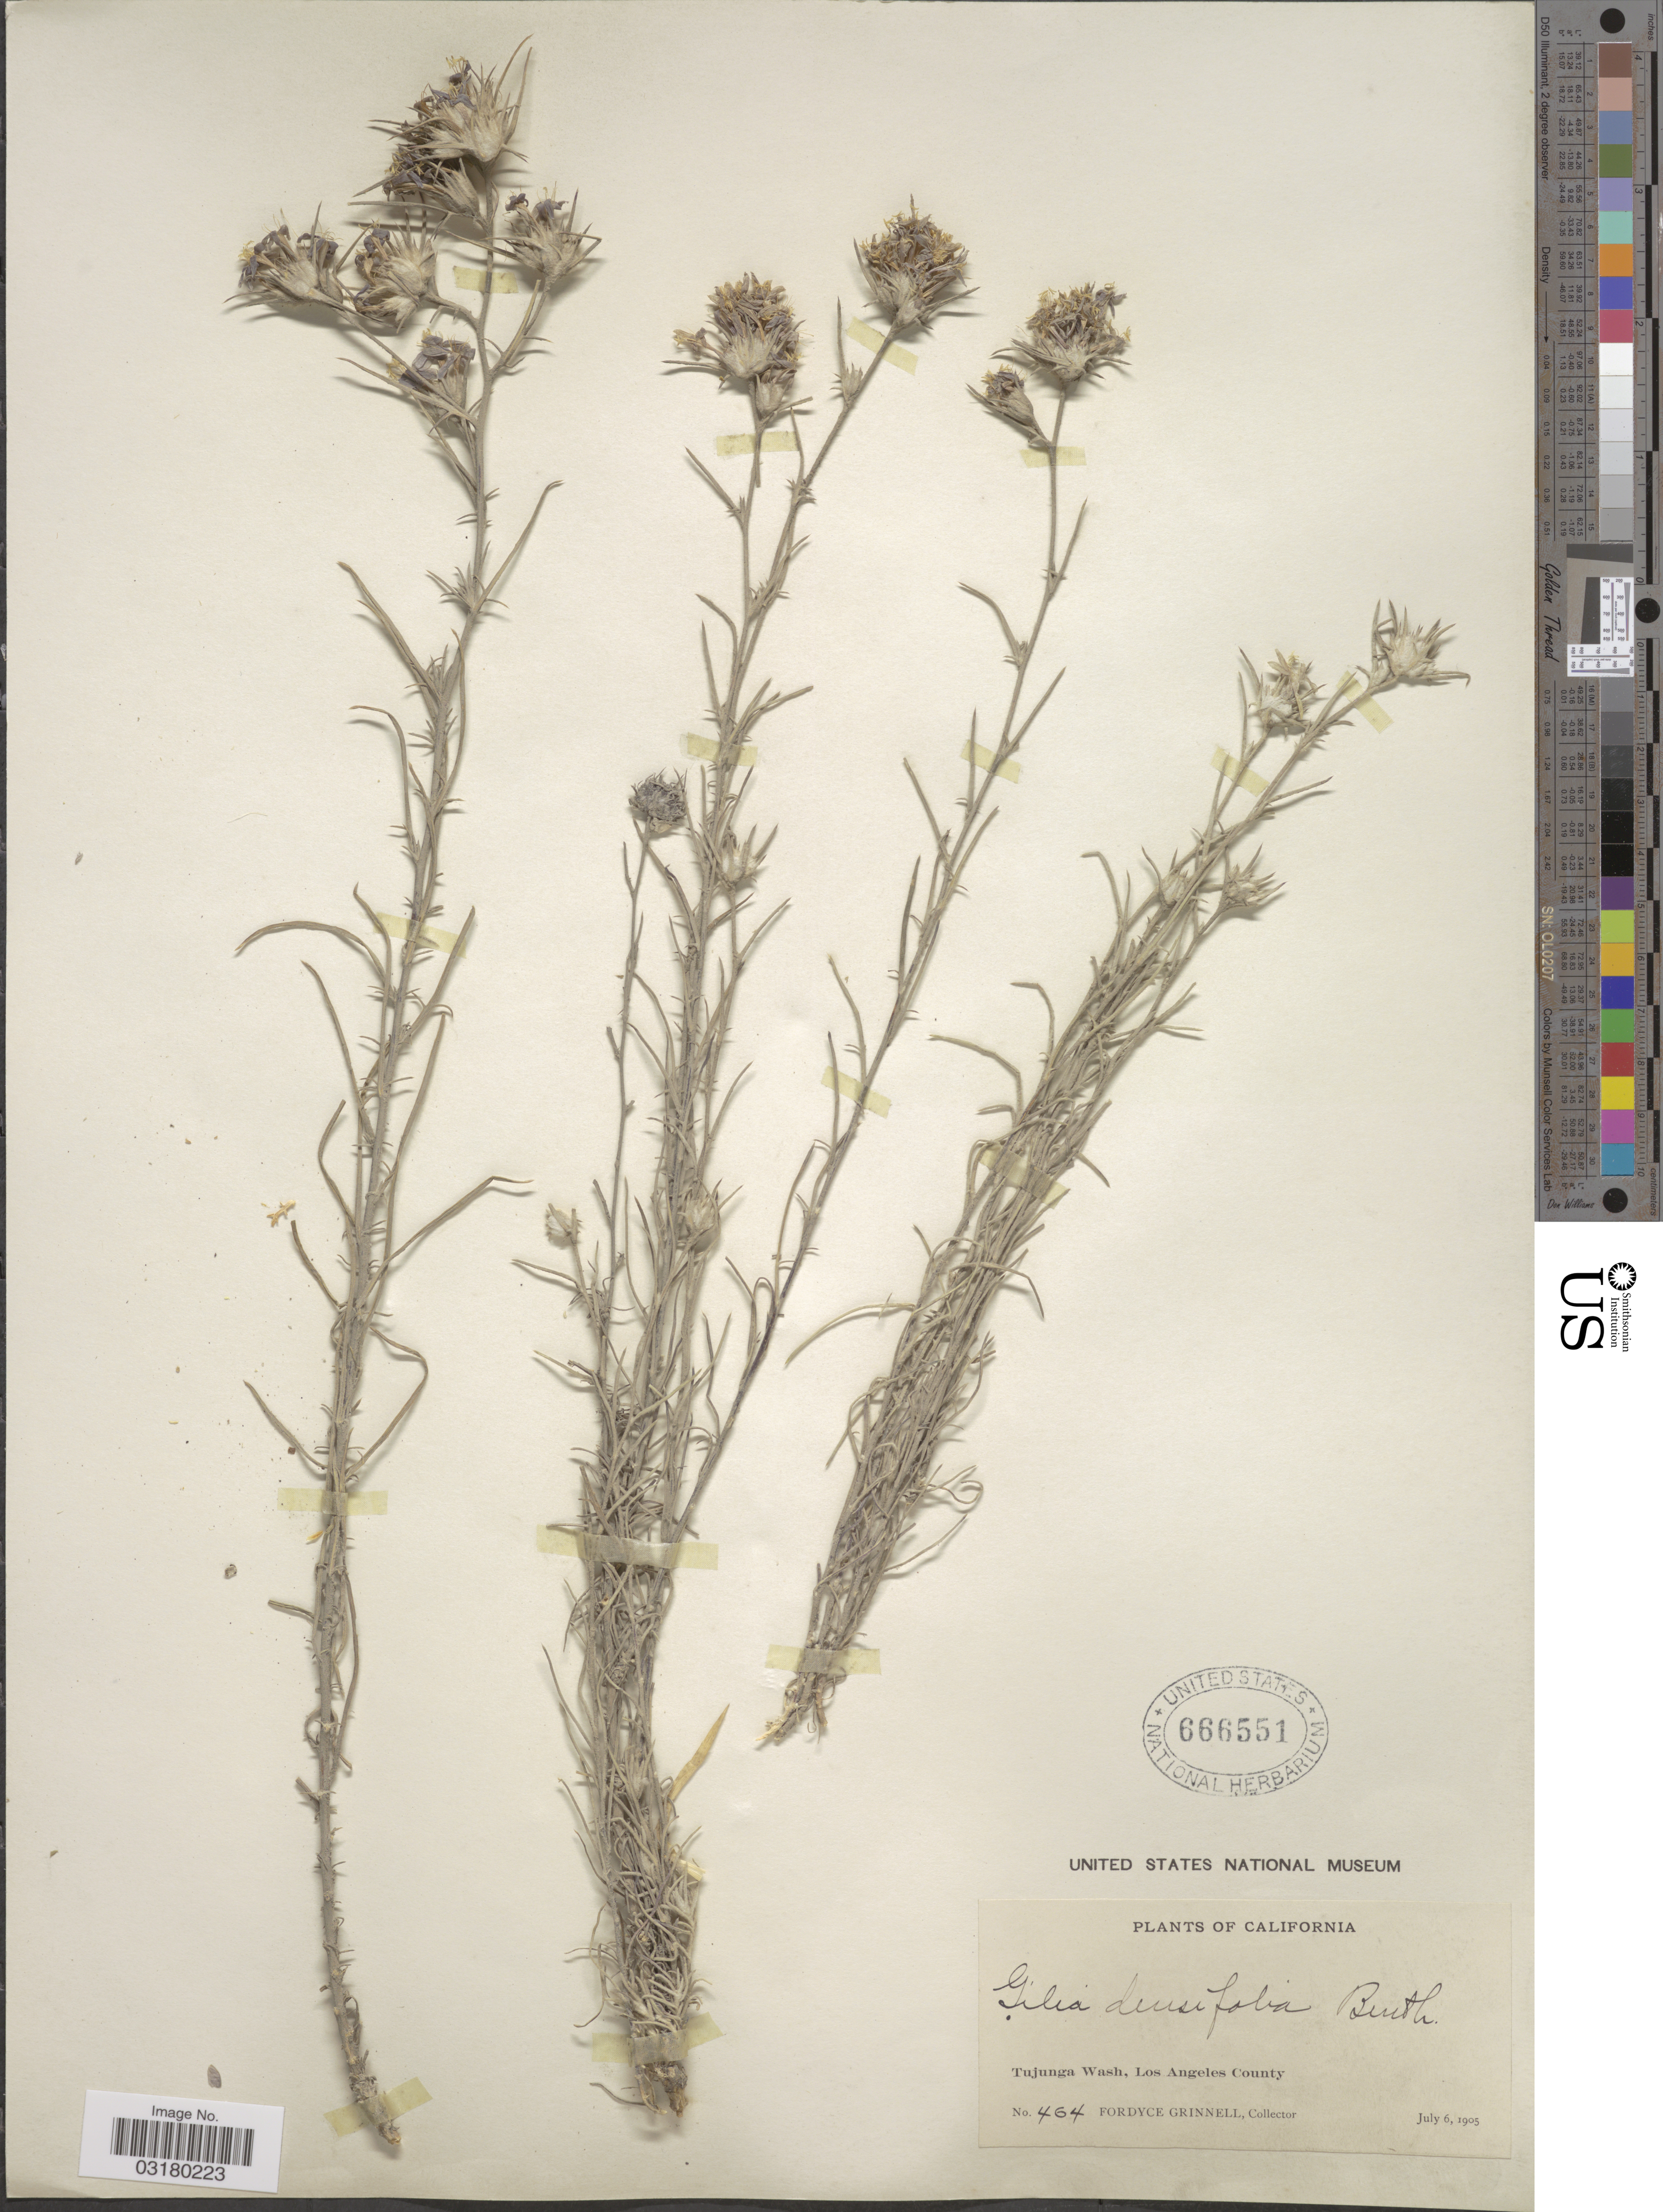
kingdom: Plantae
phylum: Tracheophyta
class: Magnoliopsida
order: Ericales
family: Polemoniaceae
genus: Eriastrum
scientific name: Eriastrum densifolium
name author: (Benth.) H. Mason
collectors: F. Grinnell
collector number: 464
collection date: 1905-07-06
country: United States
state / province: California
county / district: Los Angeles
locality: Tujunga Wash, Los Angeles County.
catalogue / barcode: US 666551